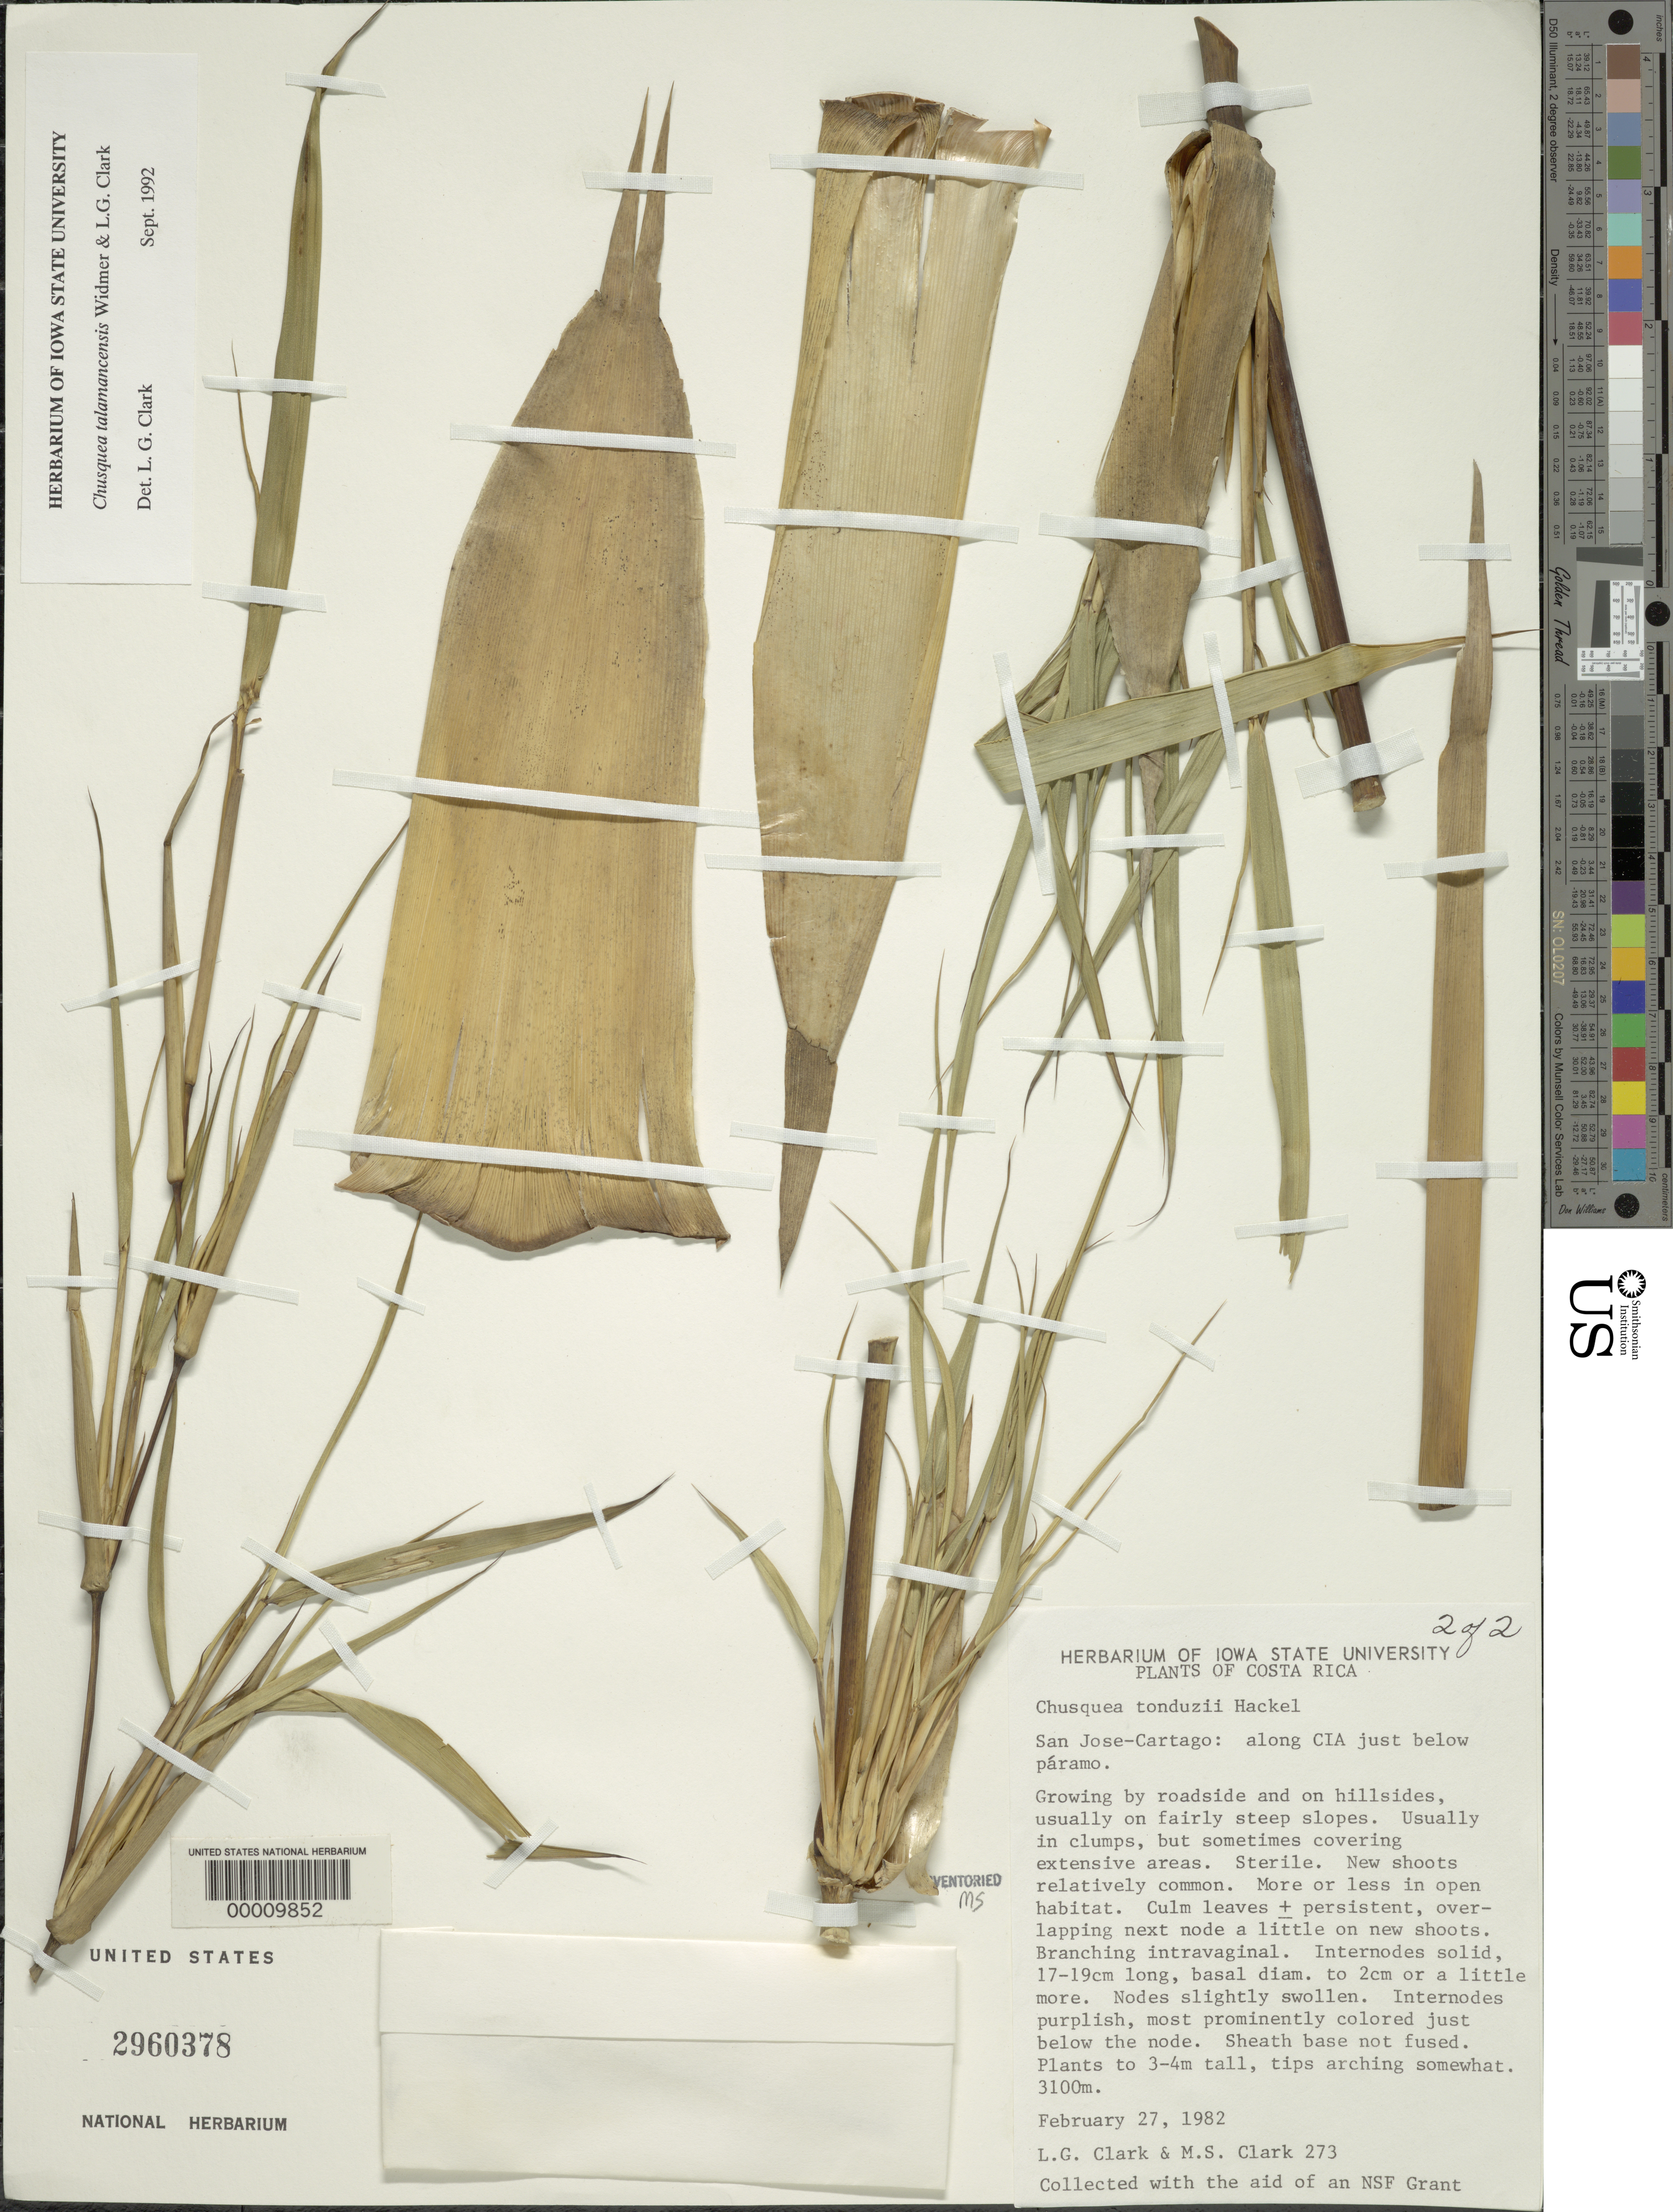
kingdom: Plantae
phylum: Tracheophyta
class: Liliopsida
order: Poales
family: Poaceae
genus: Chusquea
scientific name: Chusquea talamancensis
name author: Y. Widmer & L.G. Clark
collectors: L. G. Clark & M. S. Clark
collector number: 273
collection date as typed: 27 Feb 1982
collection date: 1982-02-27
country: Costa Rica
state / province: Cartago / San José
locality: Cia, Paramo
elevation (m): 3100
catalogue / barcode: US 2960378